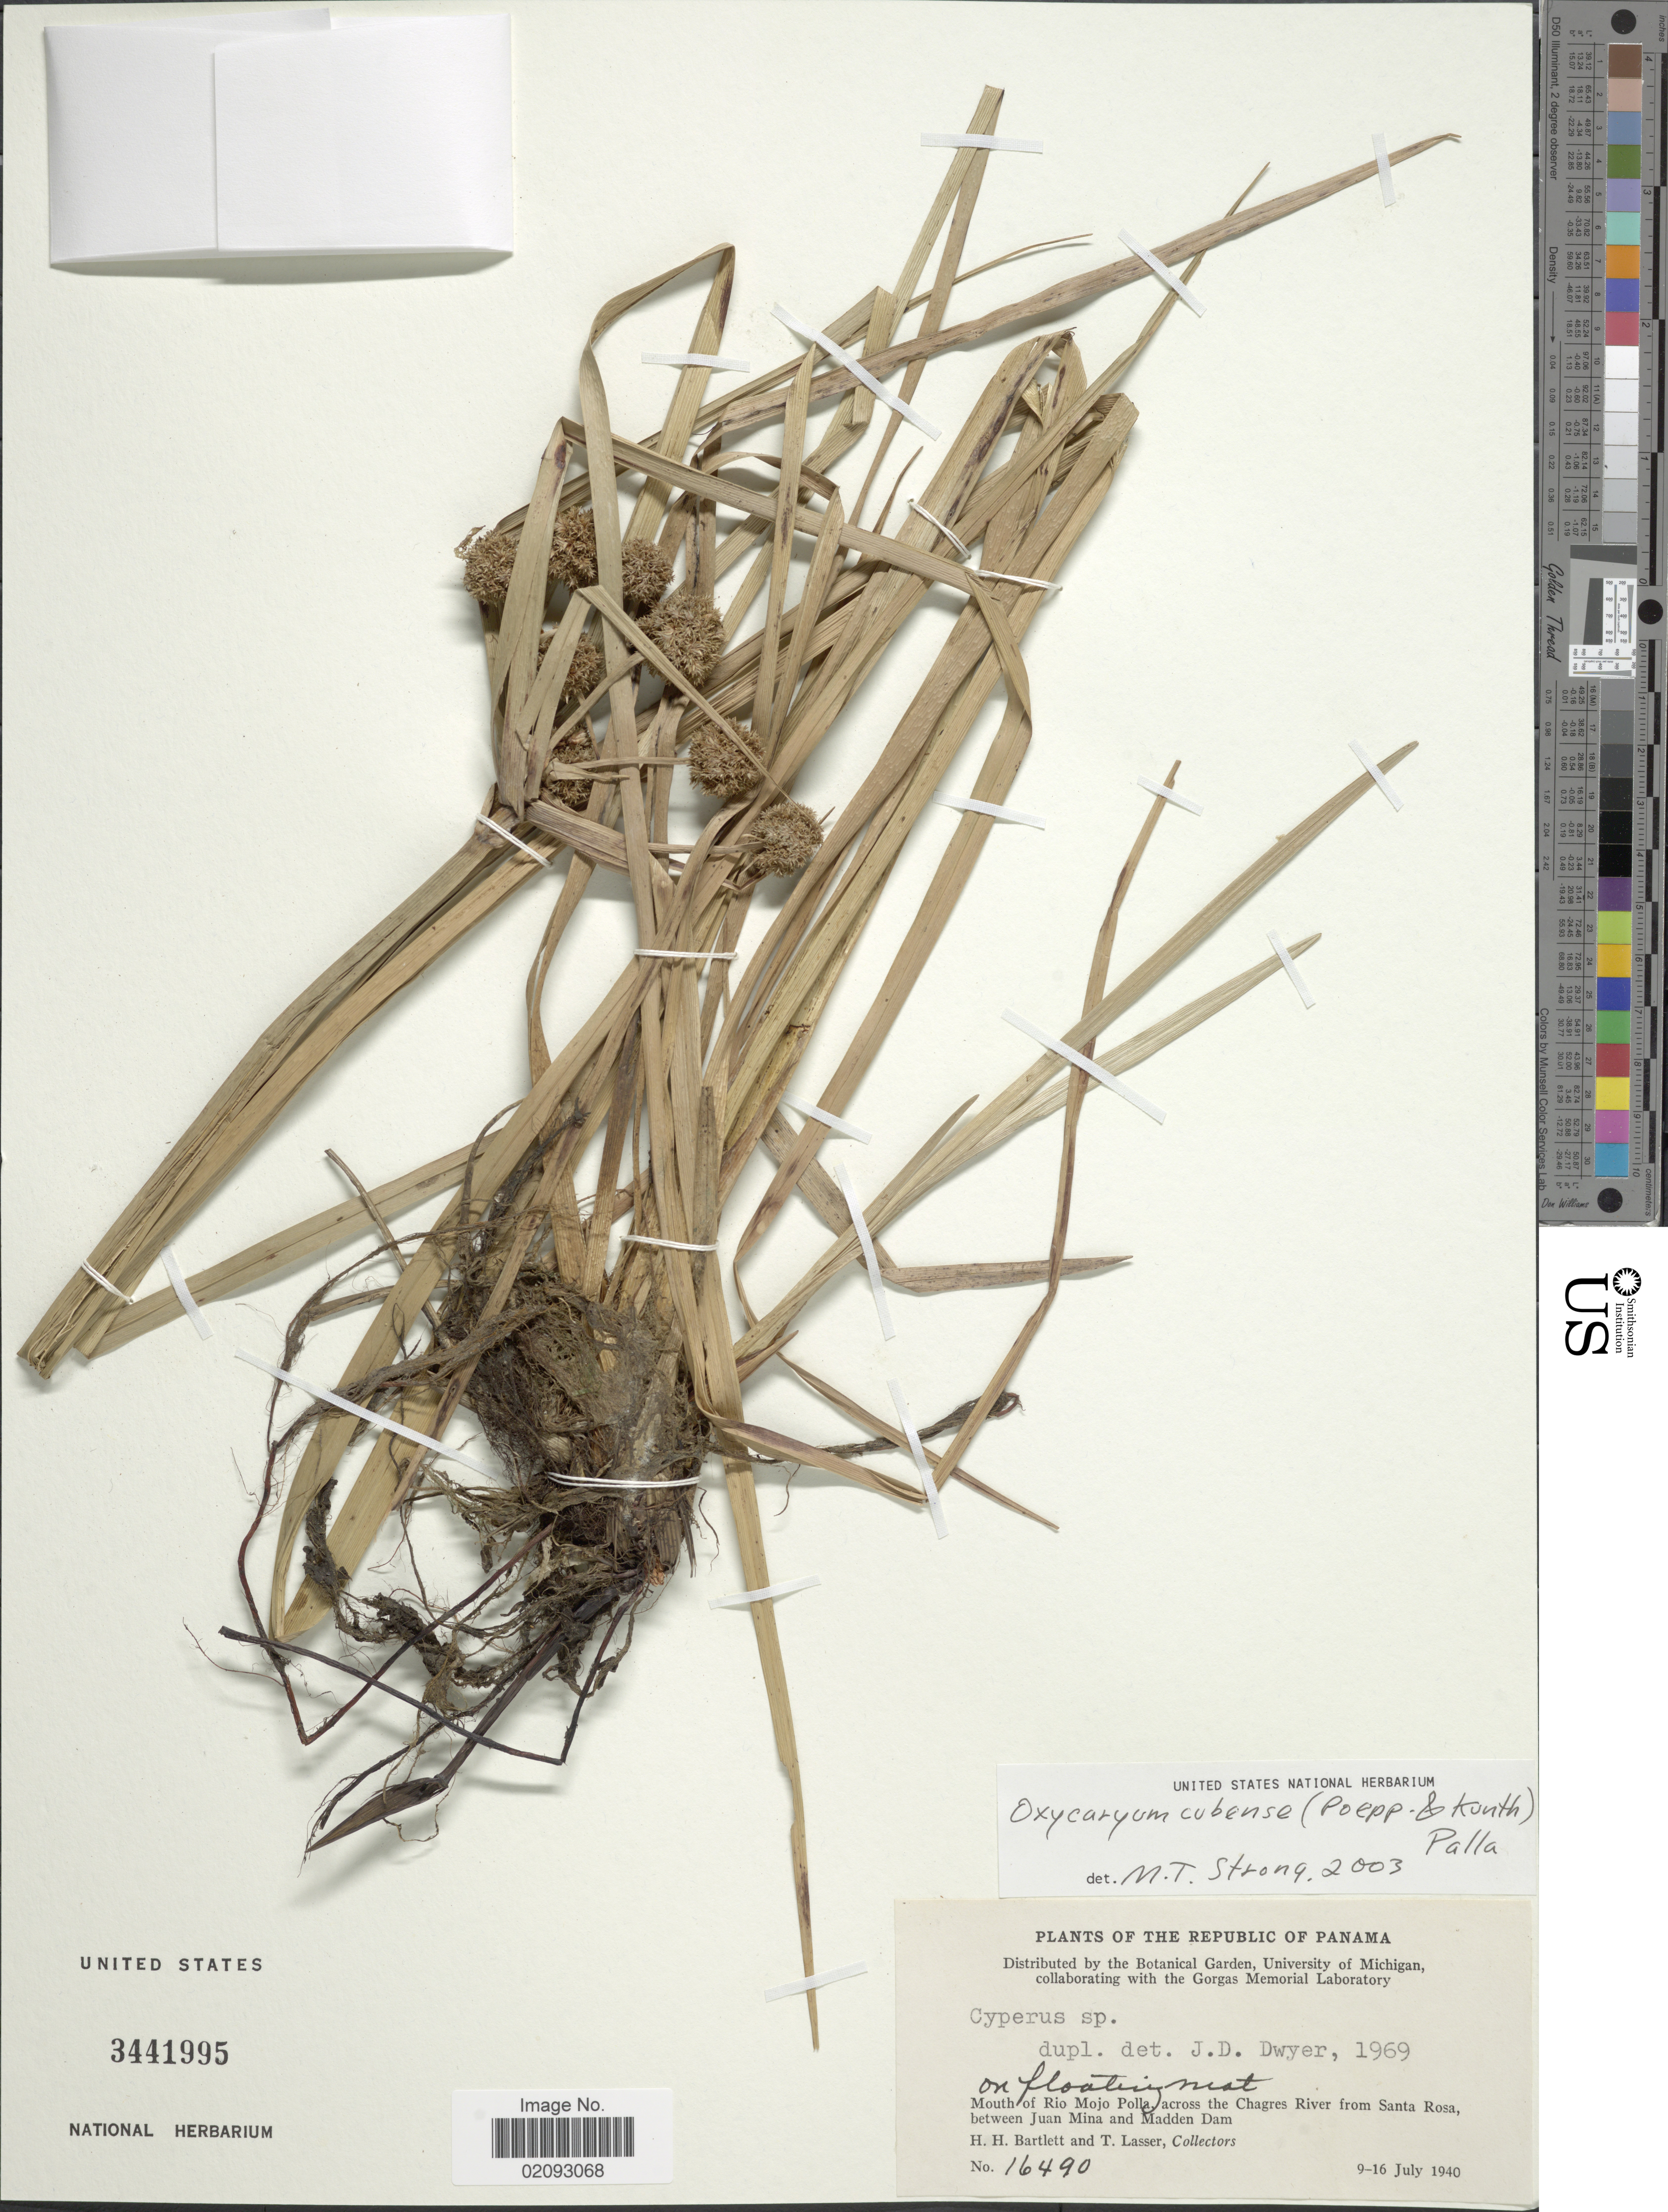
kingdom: Plantae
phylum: Tracheophyta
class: Liliopsida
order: Poales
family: Cyperaceae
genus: Cyperus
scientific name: Cyperus blepharoleptos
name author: Steud.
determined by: Strong, M. T., (US), Smithsonian Institution - National Museum of Natural History (UNITED STATES)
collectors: H. H. Bartlett & T. Lasser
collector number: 16490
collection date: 1940-07-09/1940-07-16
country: Panama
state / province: Panamá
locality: The Republic of Panama, on floating mat, Mouth of Rio Mojo Polla, across the Chagres River from Santa Rosa, between Juan Mina and Madden Dam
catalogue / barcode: US 3441995